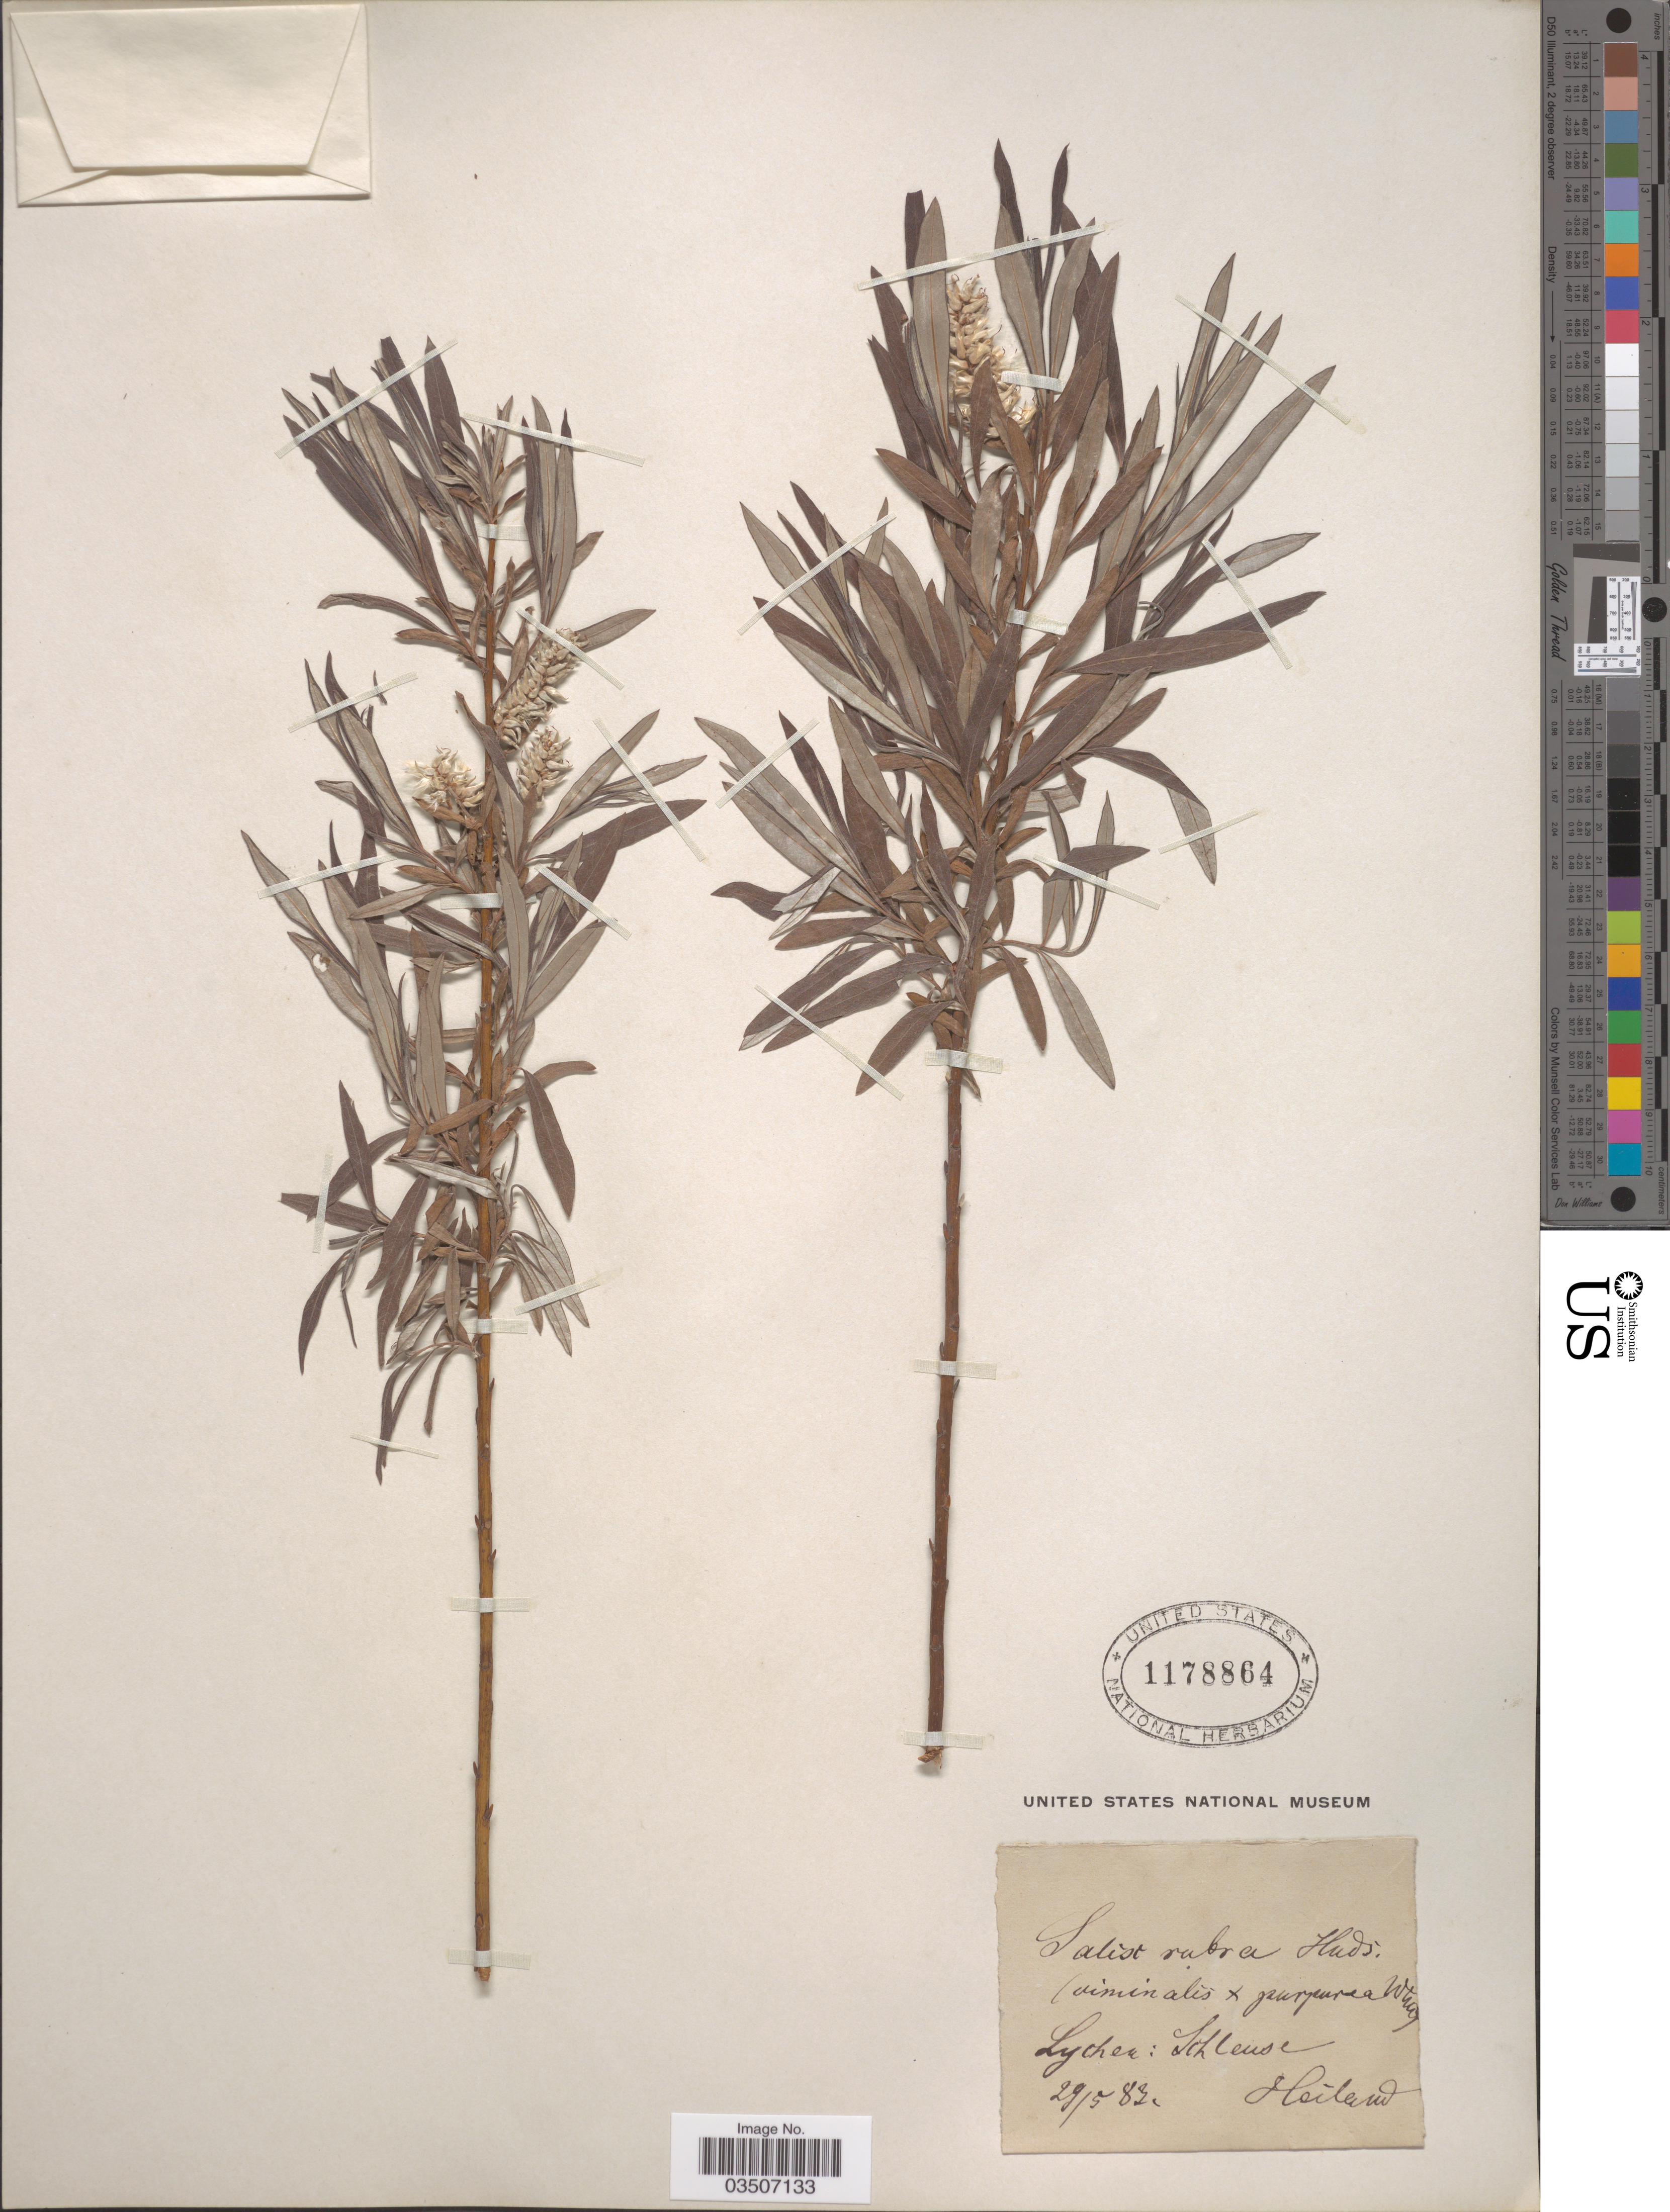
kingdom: Plantae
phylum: Tracheophyta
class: Magnoliopsida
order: Malpighiales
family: Salicaceae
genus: Salix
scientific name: Salix rubra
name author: Huds.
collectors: -. Heiland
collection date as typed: Transcribed d/m/y: 29/5/82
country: Germany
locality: Lychen: Schleuse.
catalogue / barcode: US 1178864